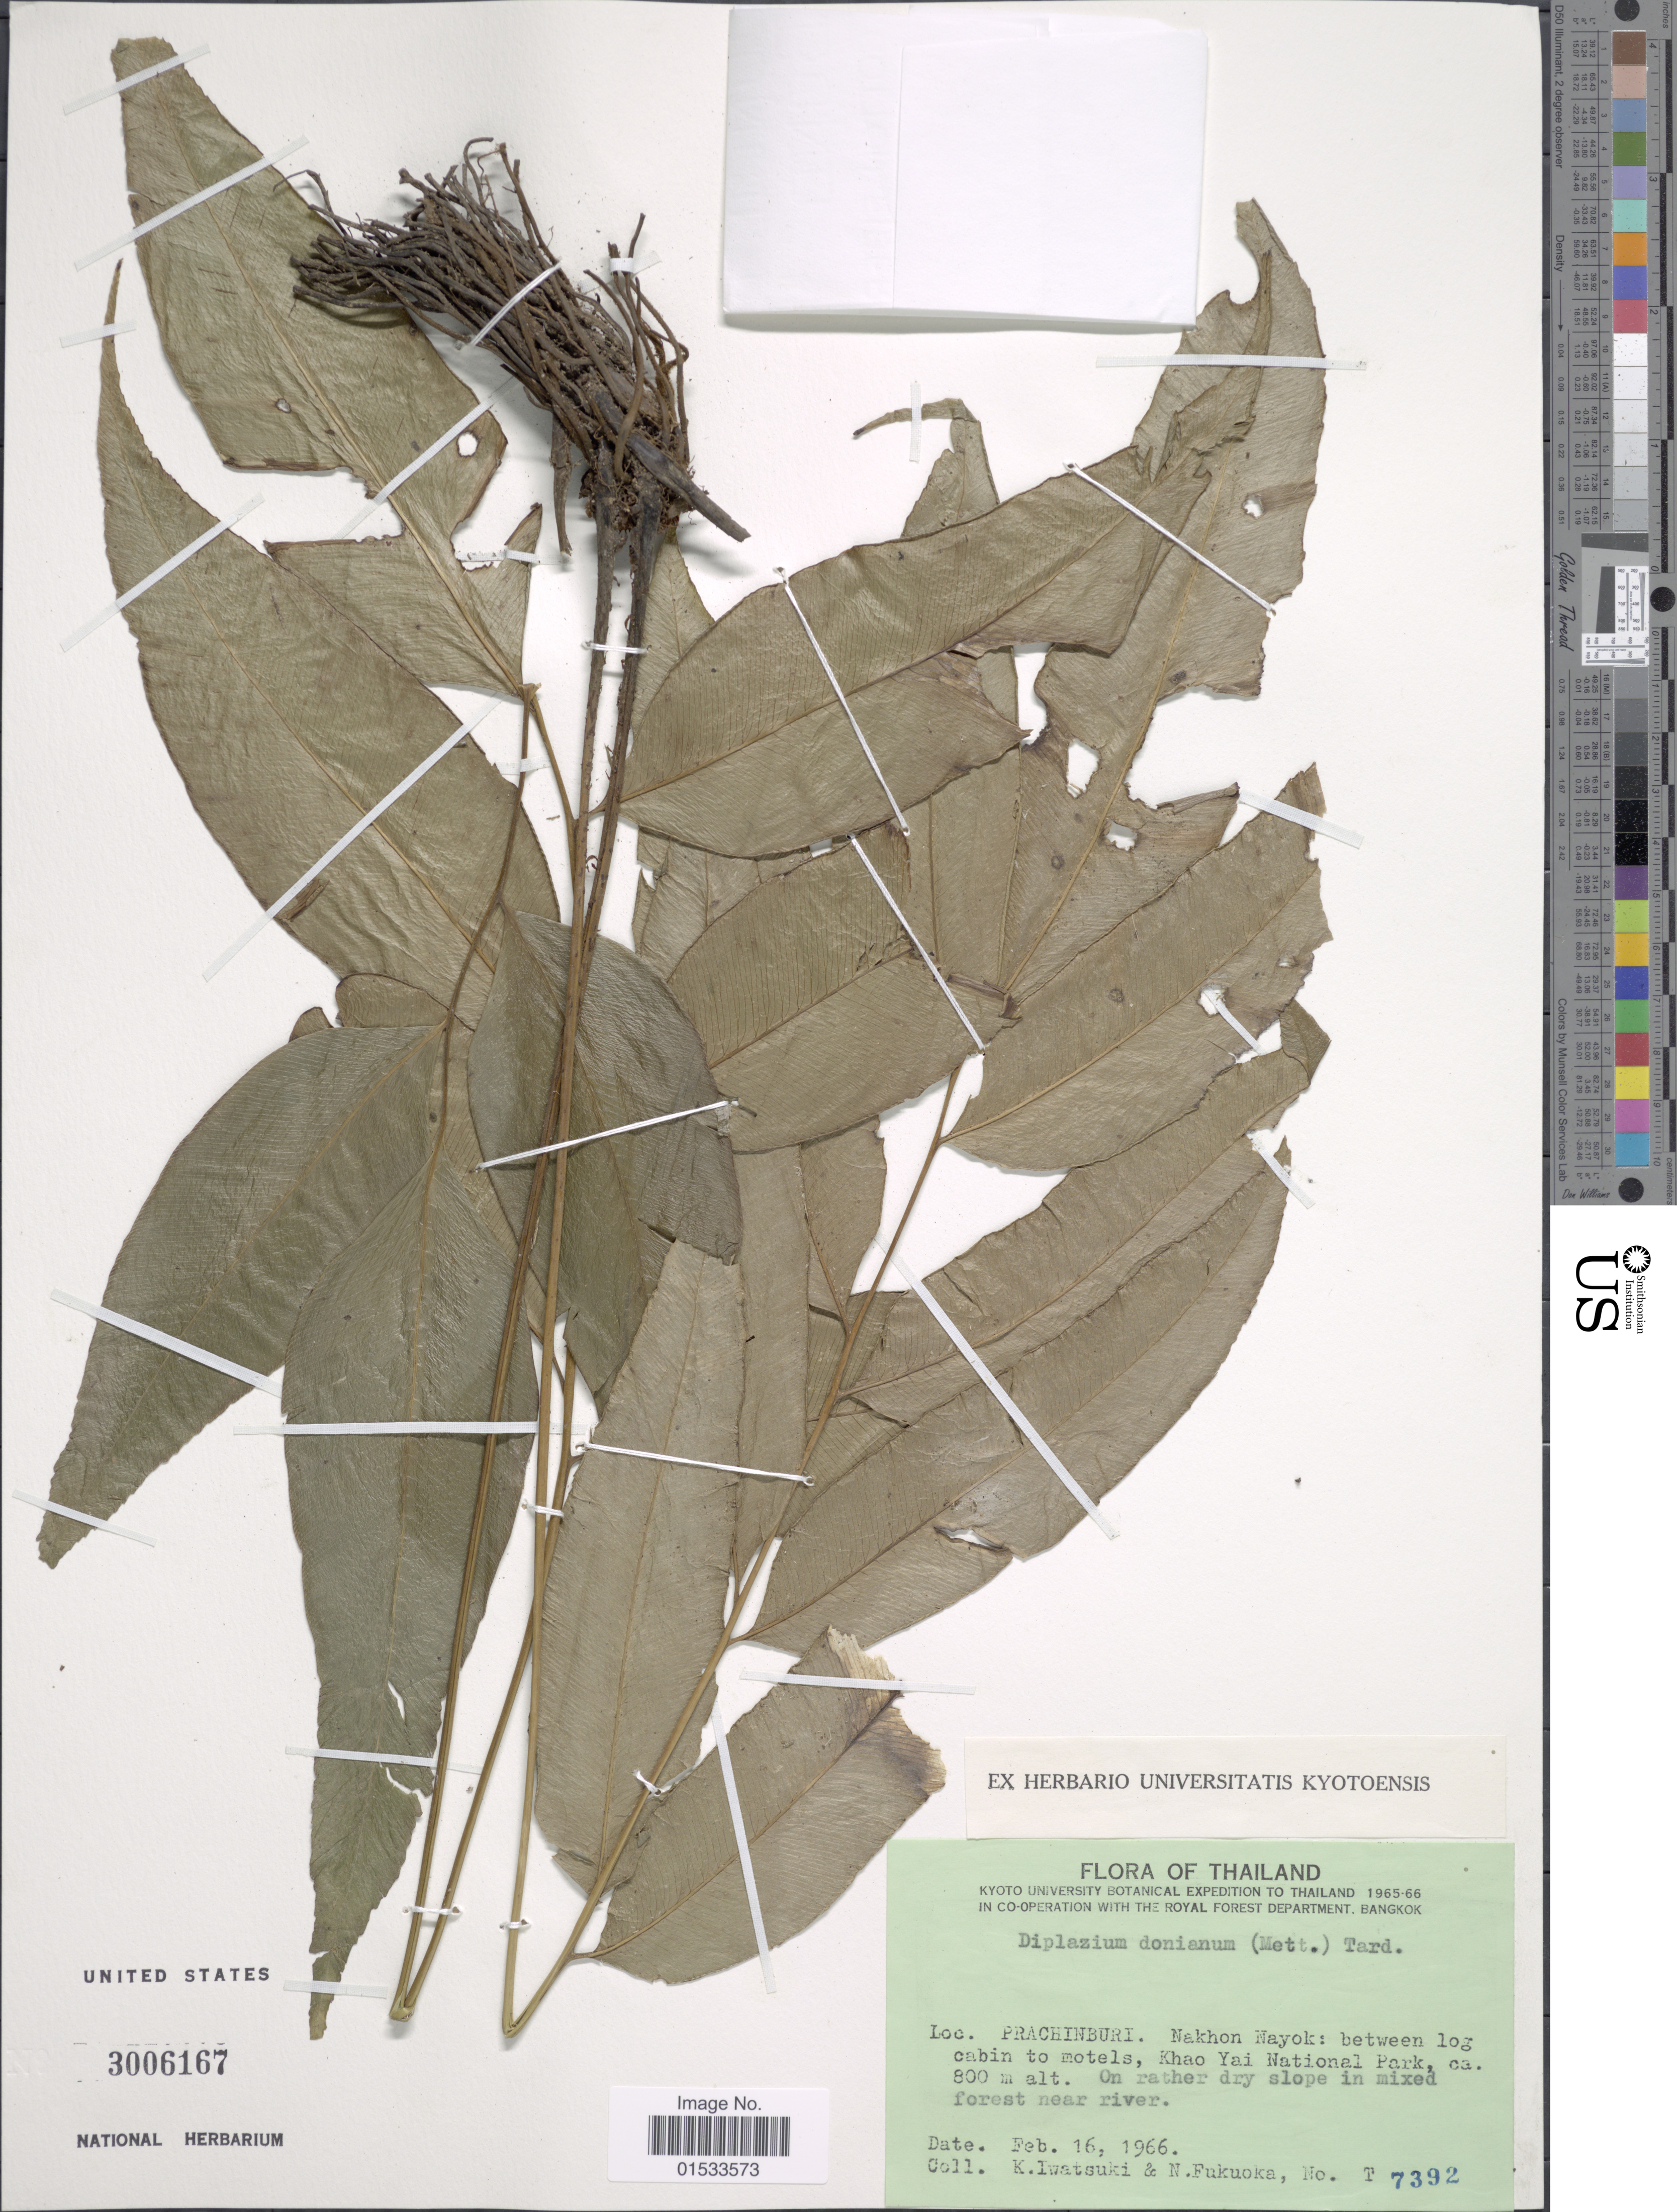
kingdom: Plantae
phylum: Tracheophyta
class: Polypodiopsida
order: Polypodiales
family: Athyriaceae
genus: Diplazium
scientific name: Diplazium donianum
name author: (Mett.) Tardieu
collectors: K. Iwatsuki & N. Fukuoka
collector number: T 7392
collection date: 1966-02-16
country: Thailand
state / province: Prachin Buri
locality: Nakhon Nayok: between log cabin to motels, Khao Yai National Park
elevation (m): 800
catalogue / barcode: US 3006167